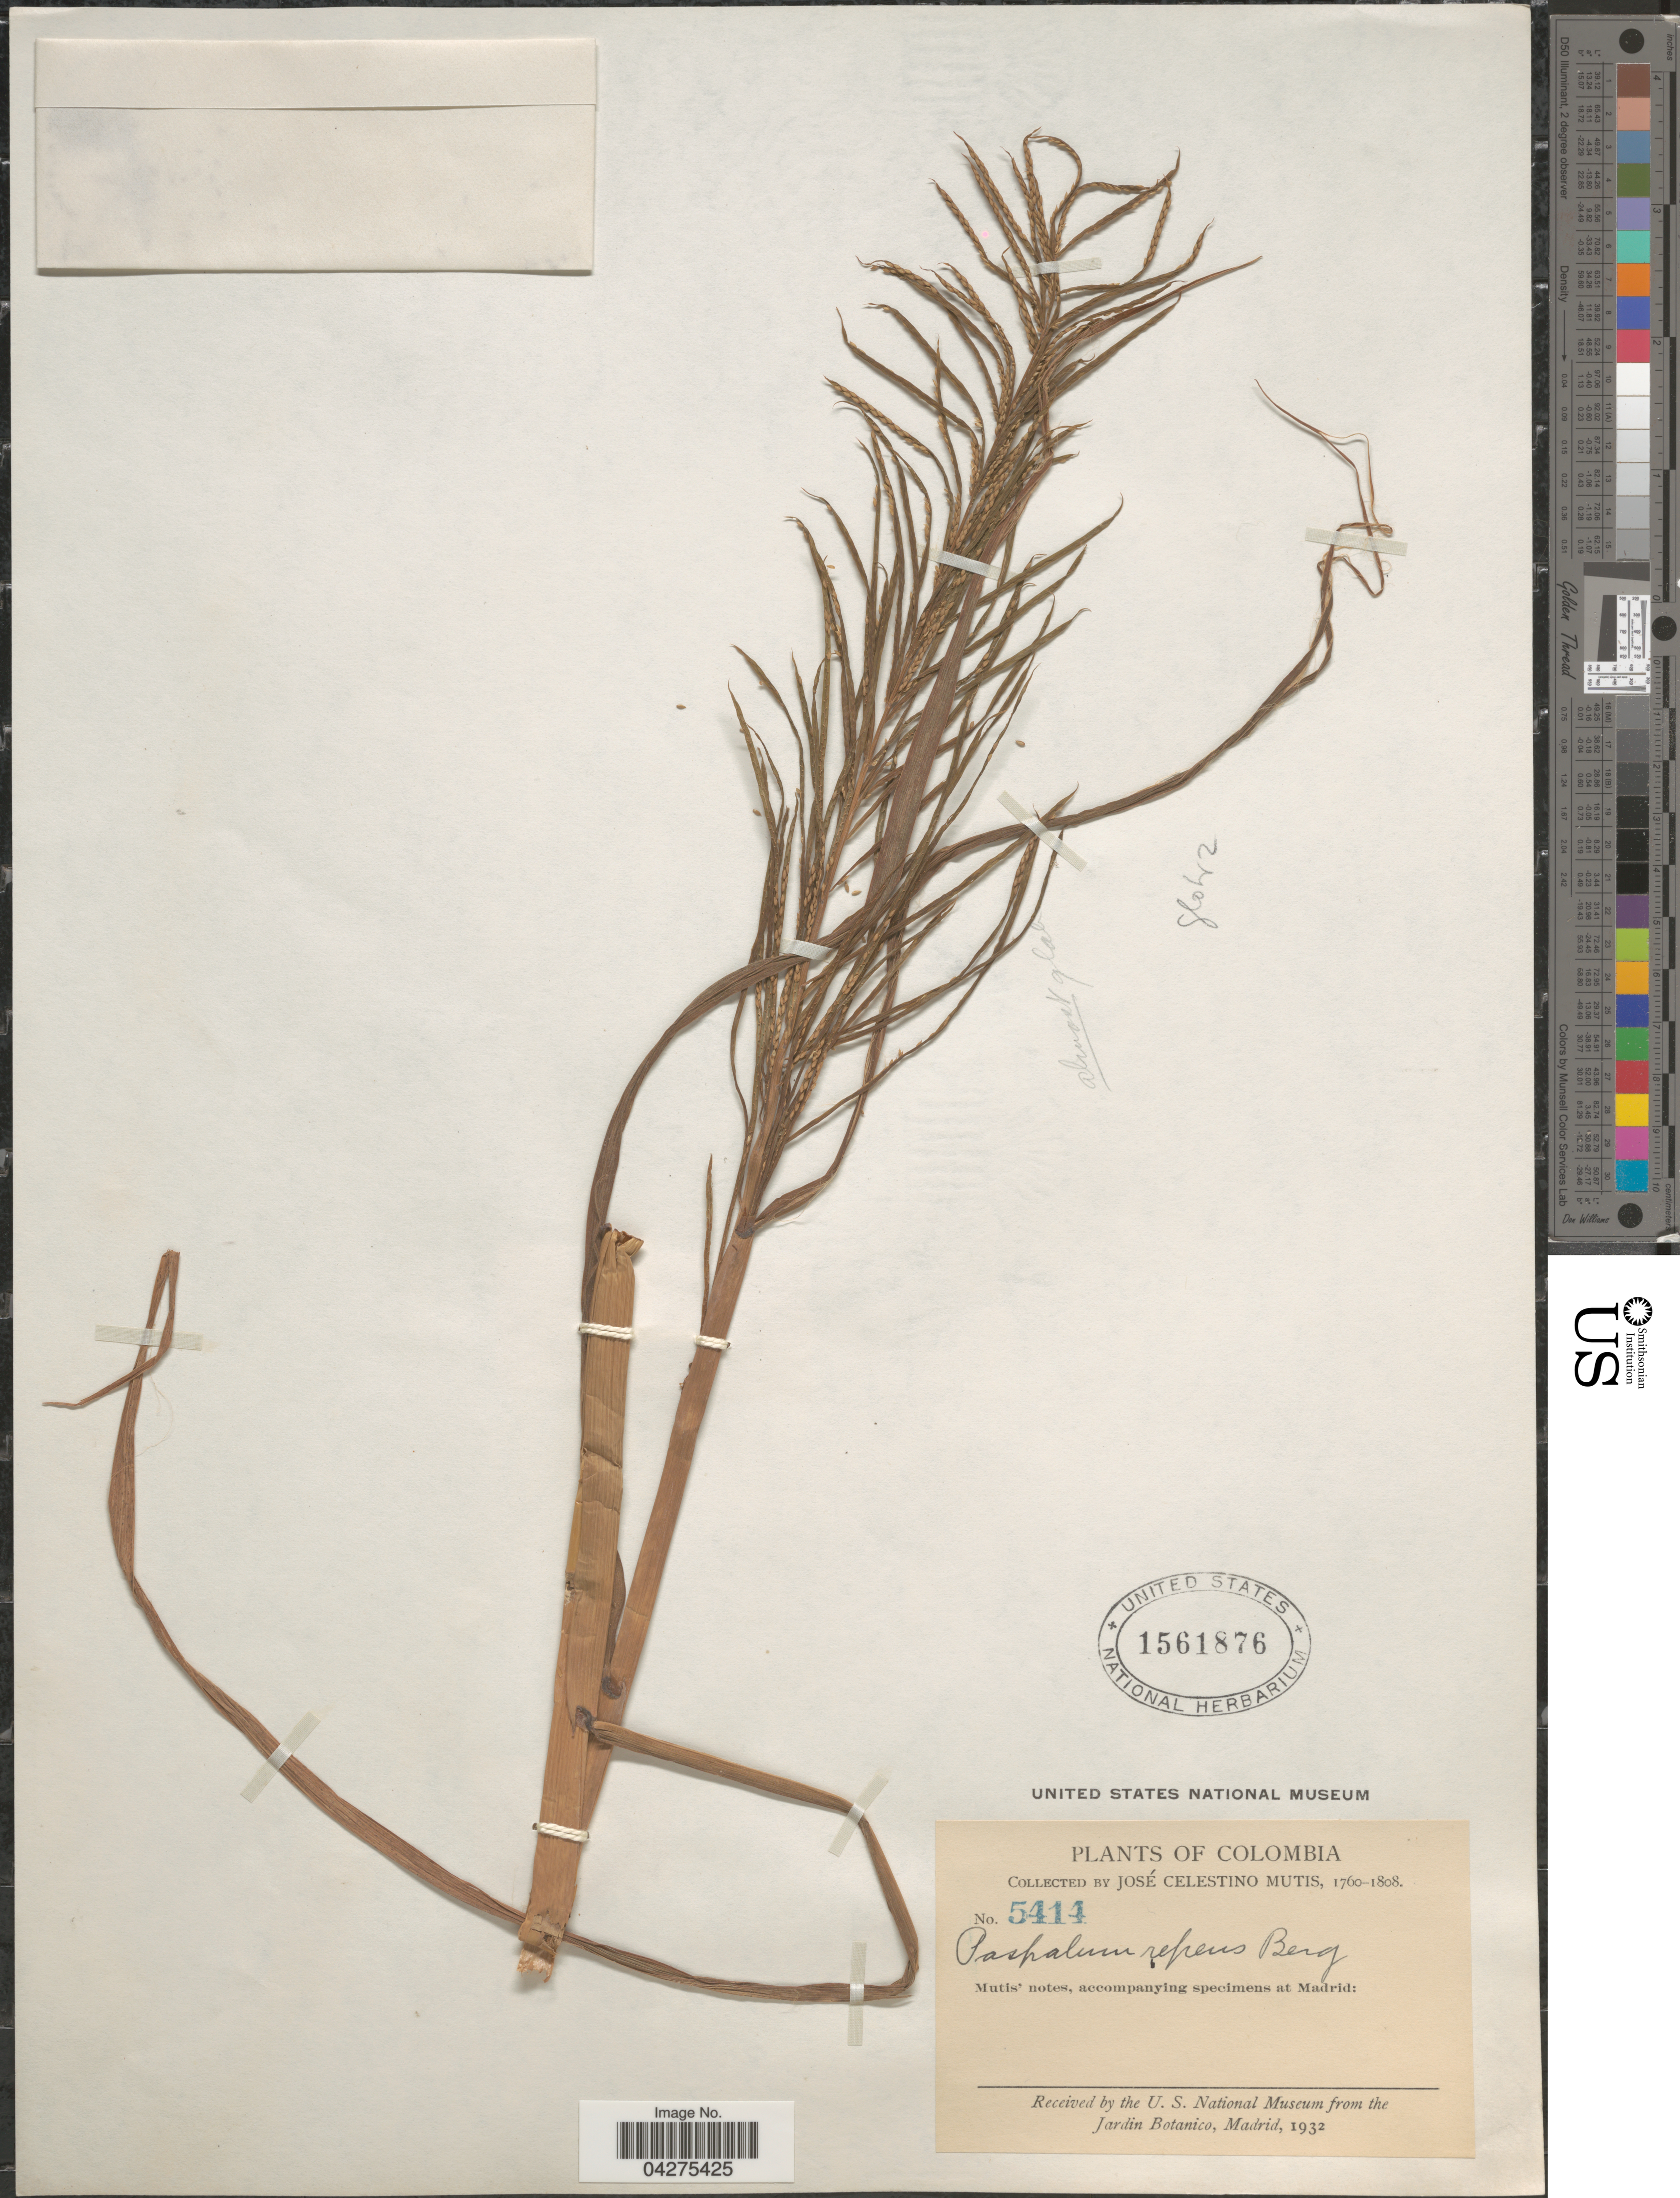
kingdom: Plantae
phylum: Tracheophyta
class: Liliopsida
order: Poales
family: Poaceae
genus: Paspalum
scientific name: Paspalum repens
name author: P.J. Bergius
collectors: J. C. B. Mutis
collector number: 5414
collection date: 1760/1808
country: Colombia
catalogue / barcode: US 1561876